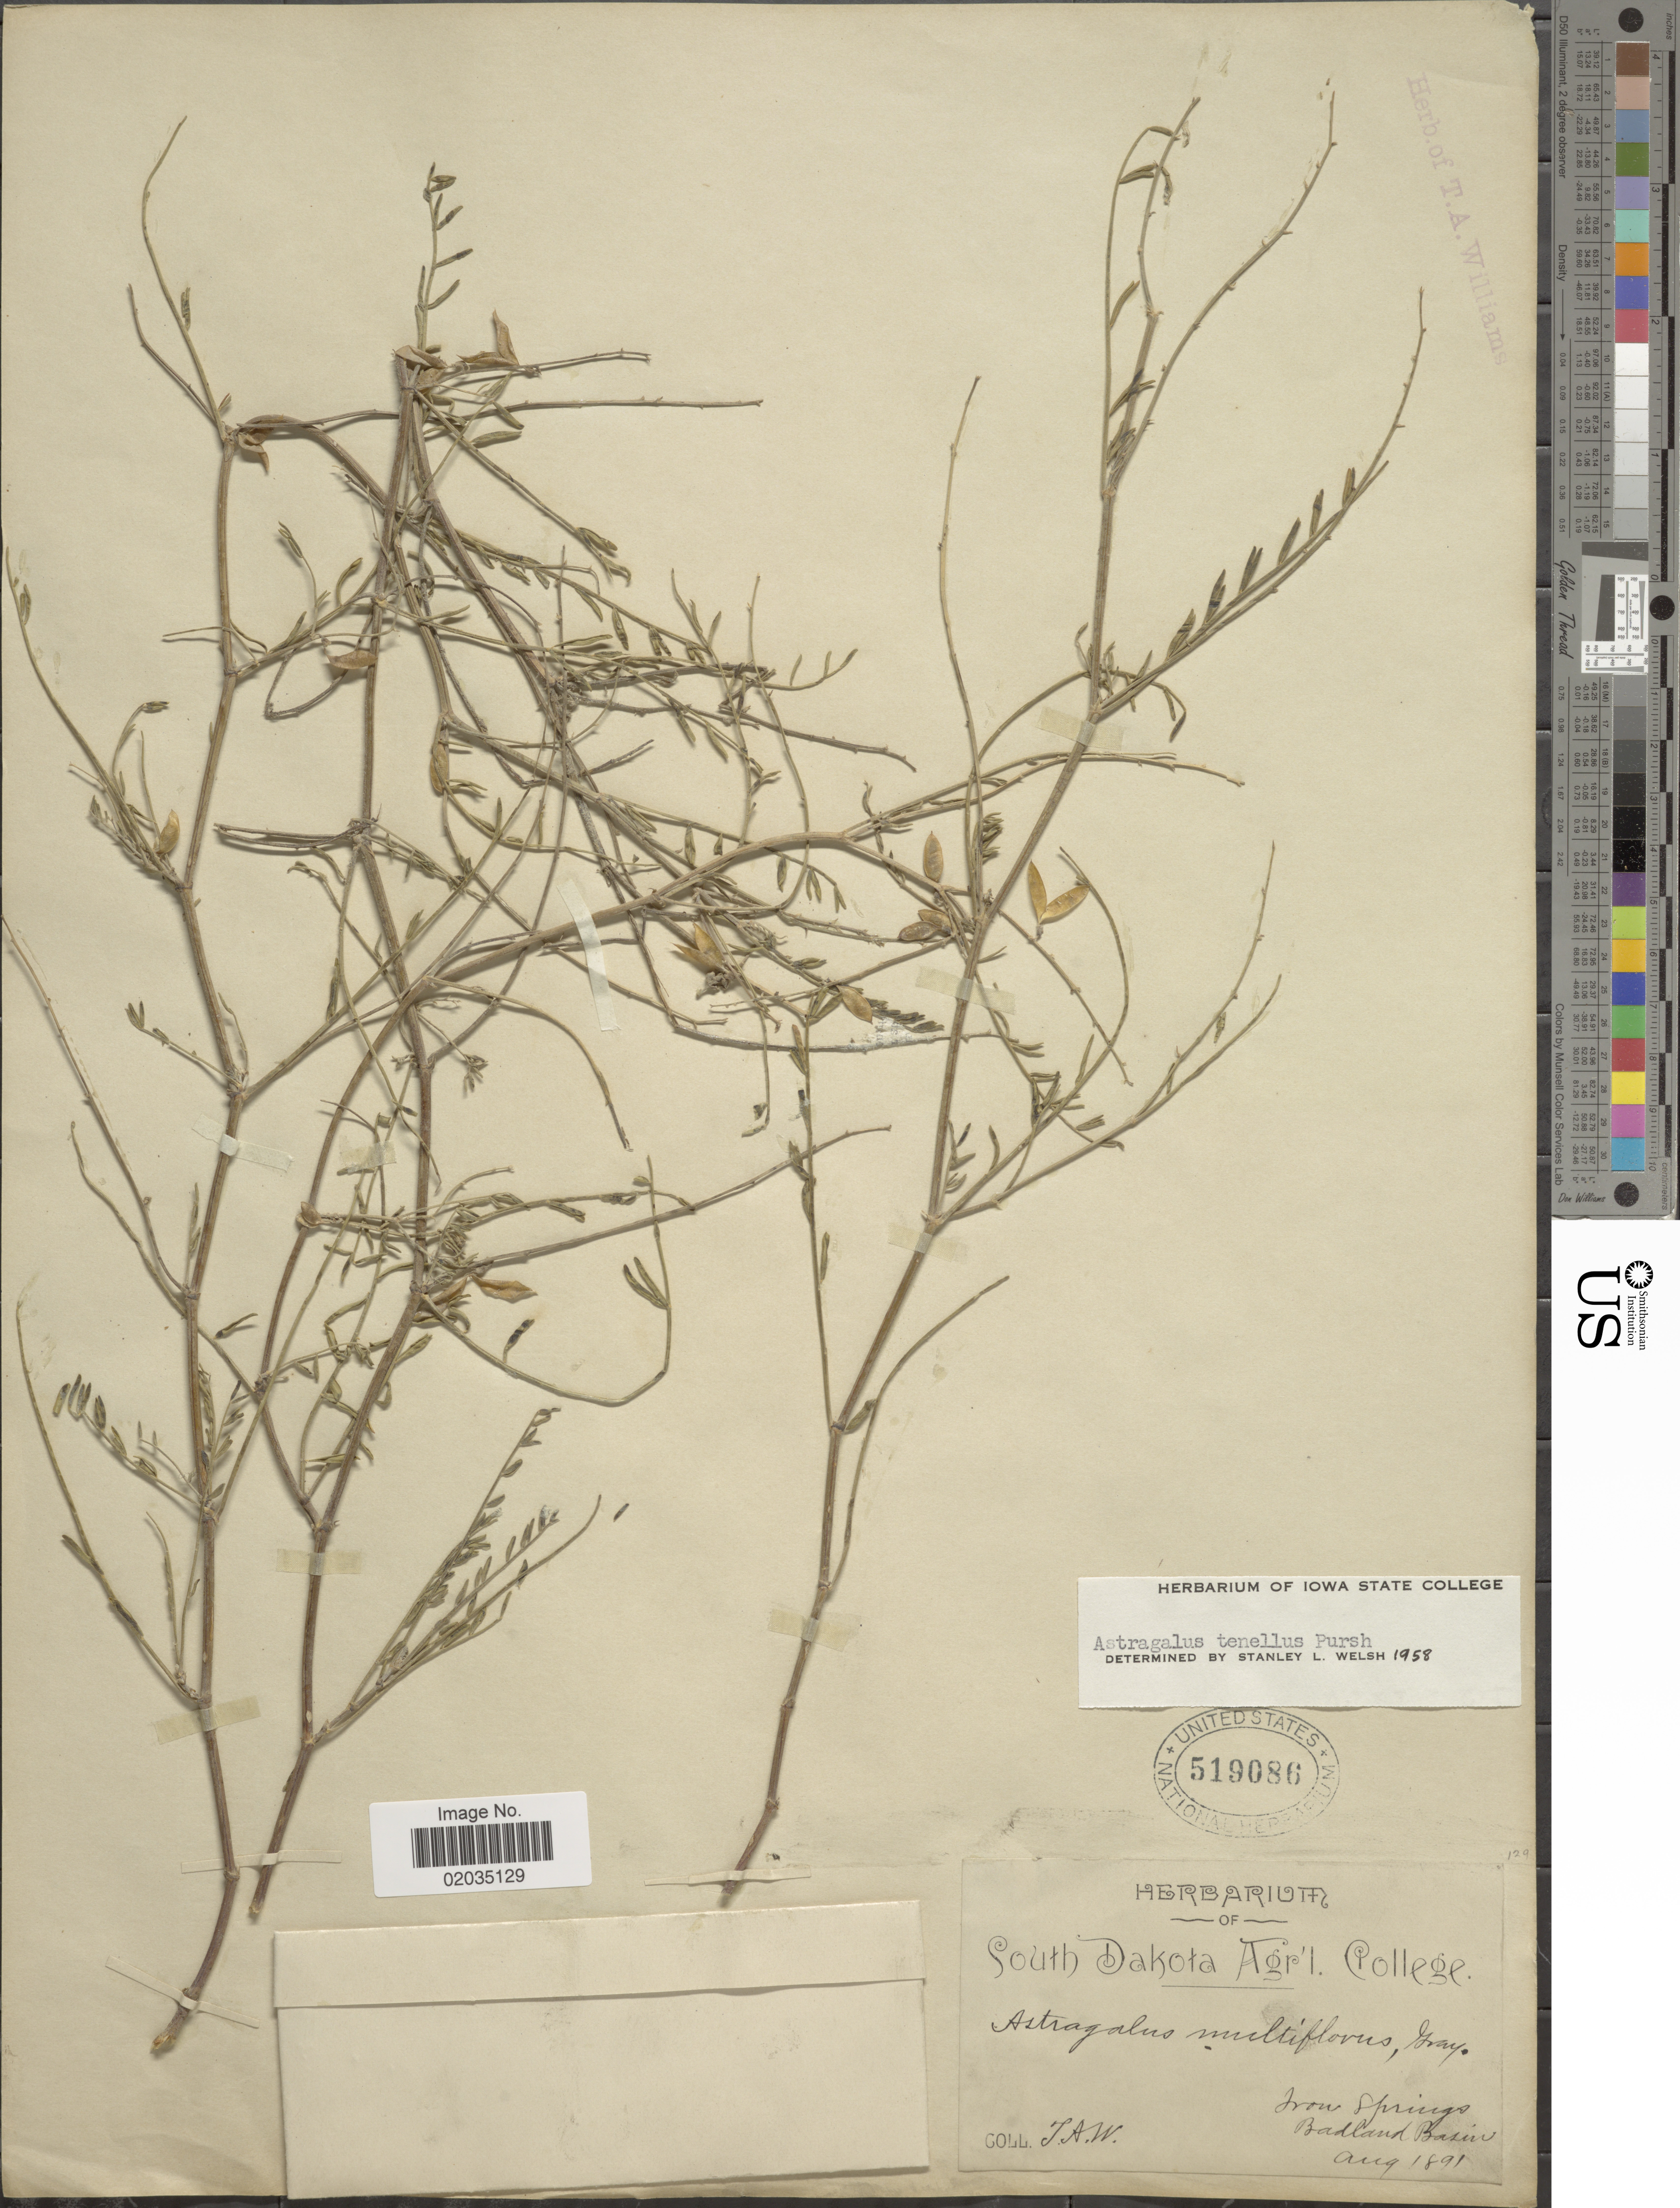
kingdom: Plantae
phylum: Tracheophyta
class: Magnoliopsida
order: Fabales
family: Fabaceae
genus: Astragalus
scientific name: Astragalus tenellus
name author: Pursh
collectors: T. A. Williams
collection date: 1891-08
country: United States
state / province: South Dakota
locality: Iron Springs Badland Basin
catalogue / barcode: US 519086